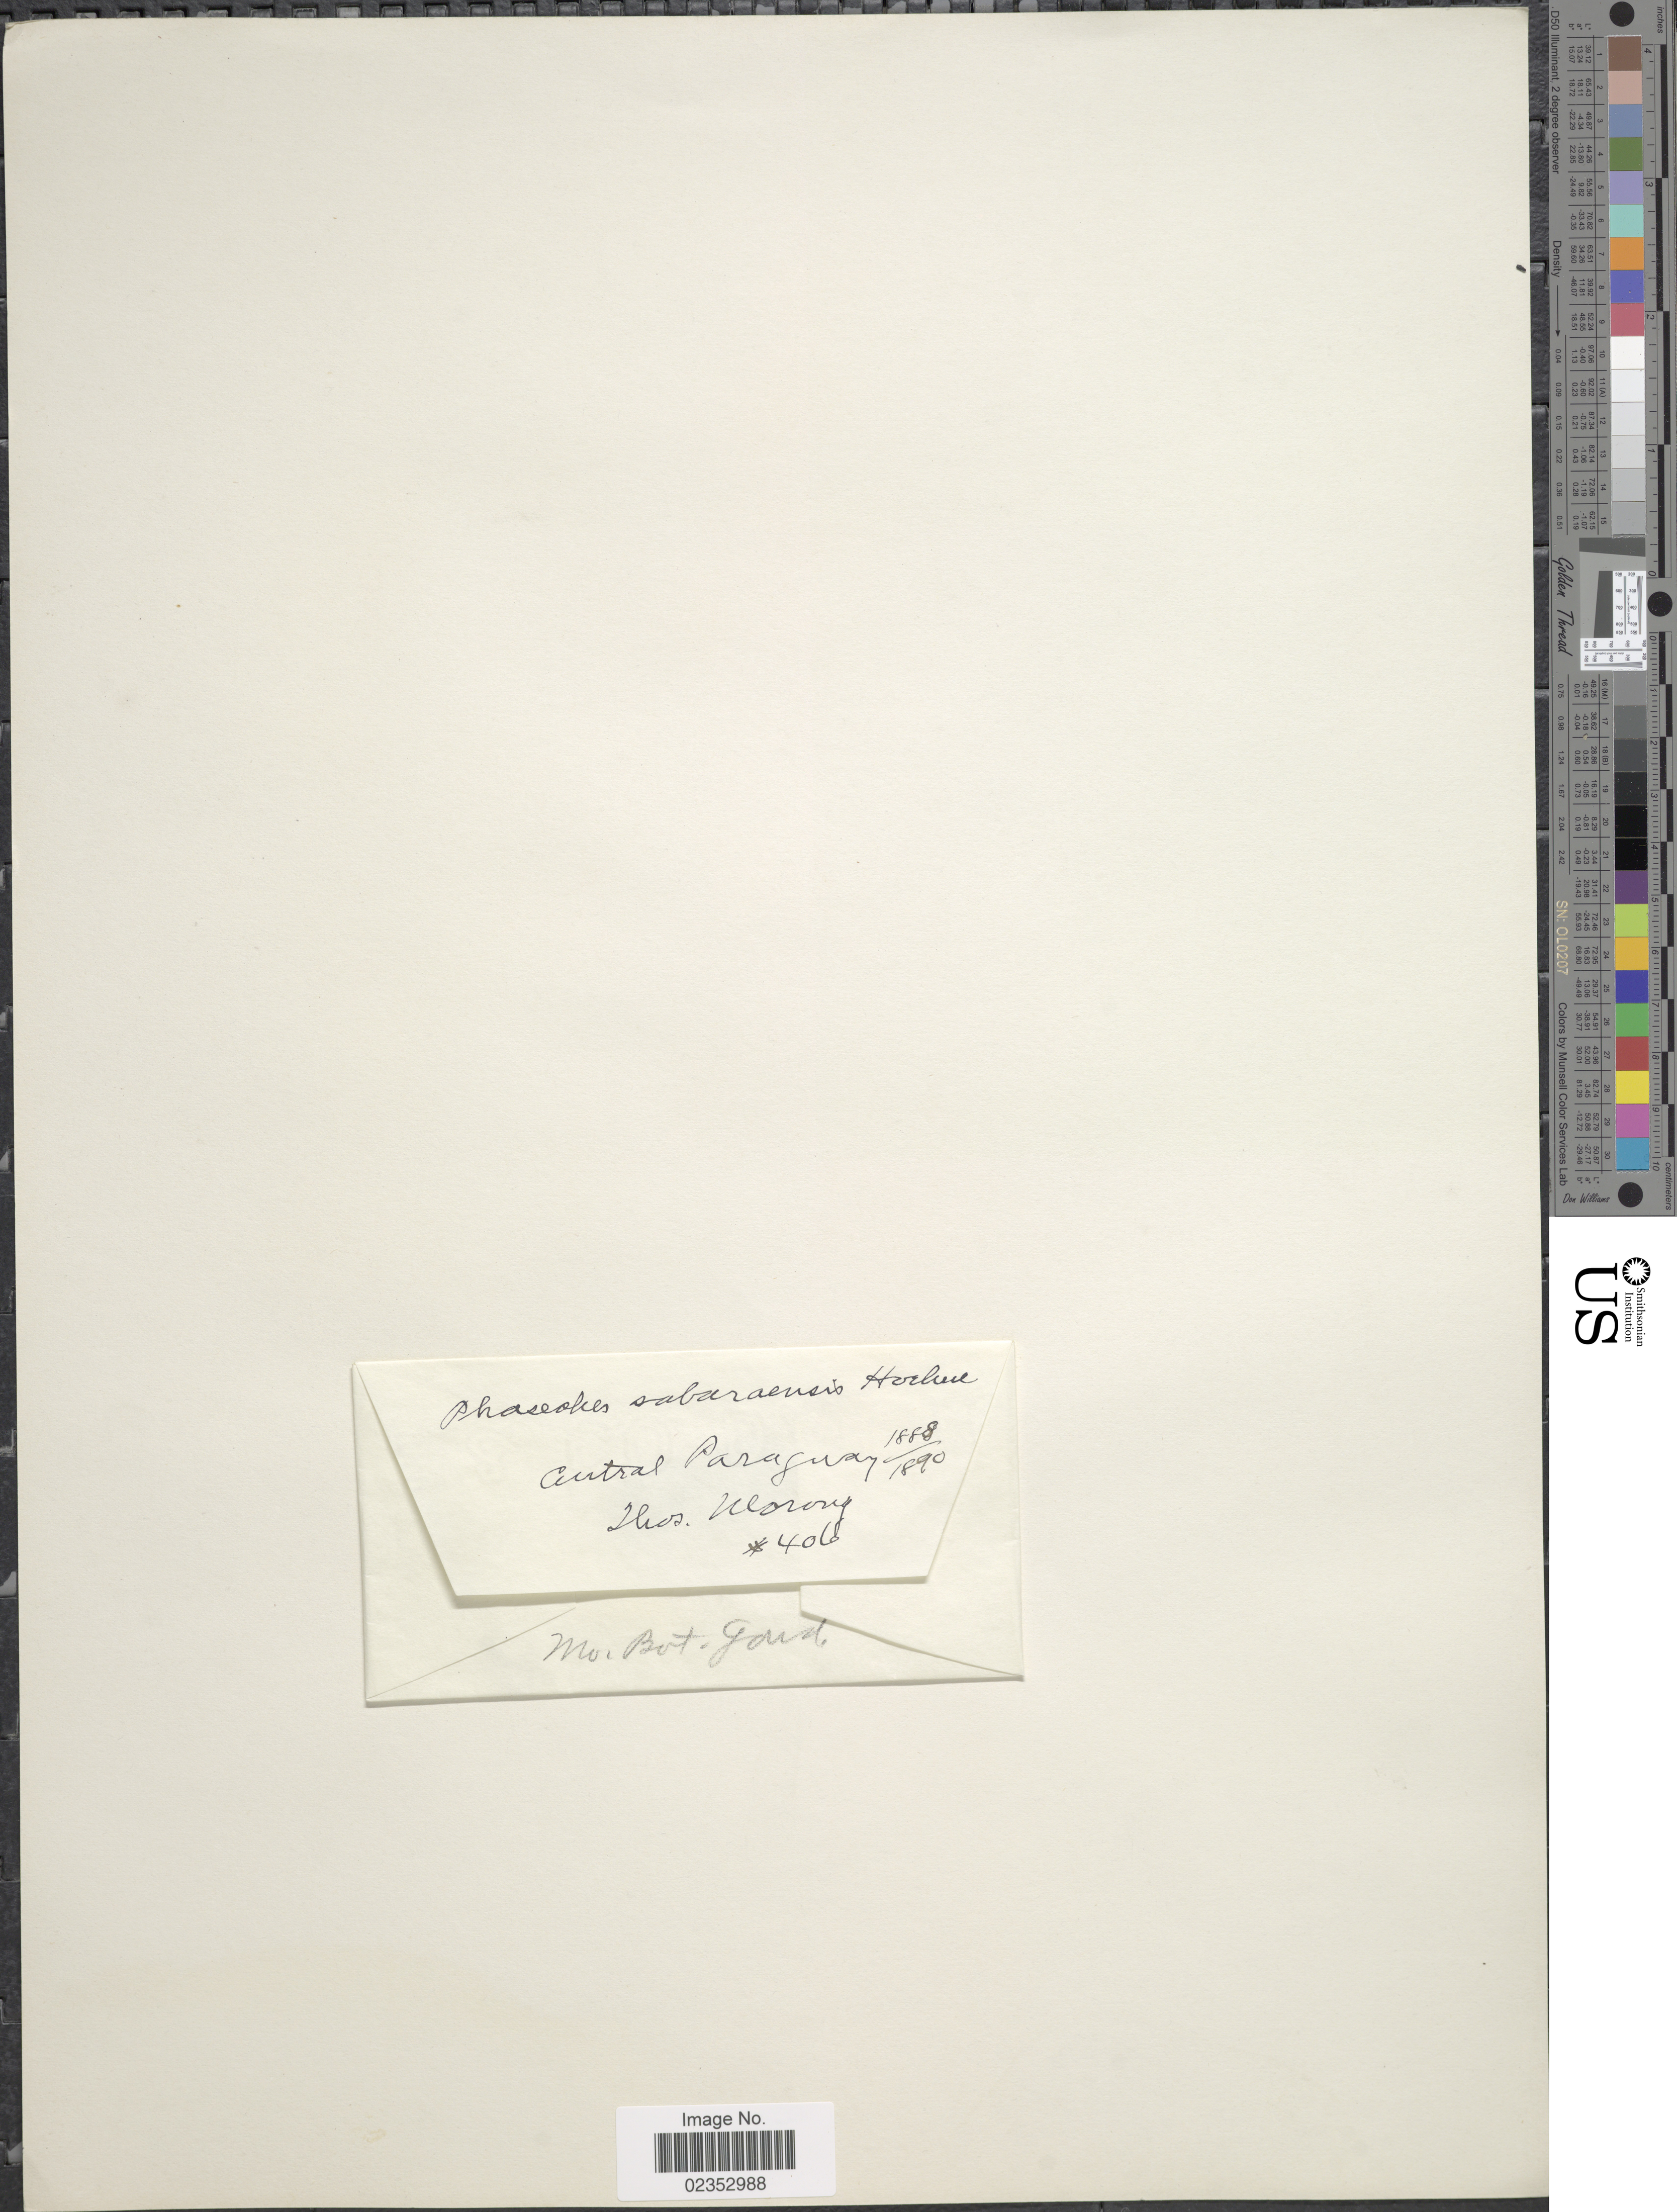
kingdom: Plantae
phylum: Tracheophyta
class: Magnoliopsida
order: Fabales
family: Fabaceae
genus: Macroptilium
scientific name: Macroptilium sabaraense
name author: (Hoehne) V.P. Barbosa ex G.P. Lewis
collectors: T. Morong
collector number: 406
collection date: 1888/1890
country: Paraguay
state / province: Central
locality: Central Paraguay